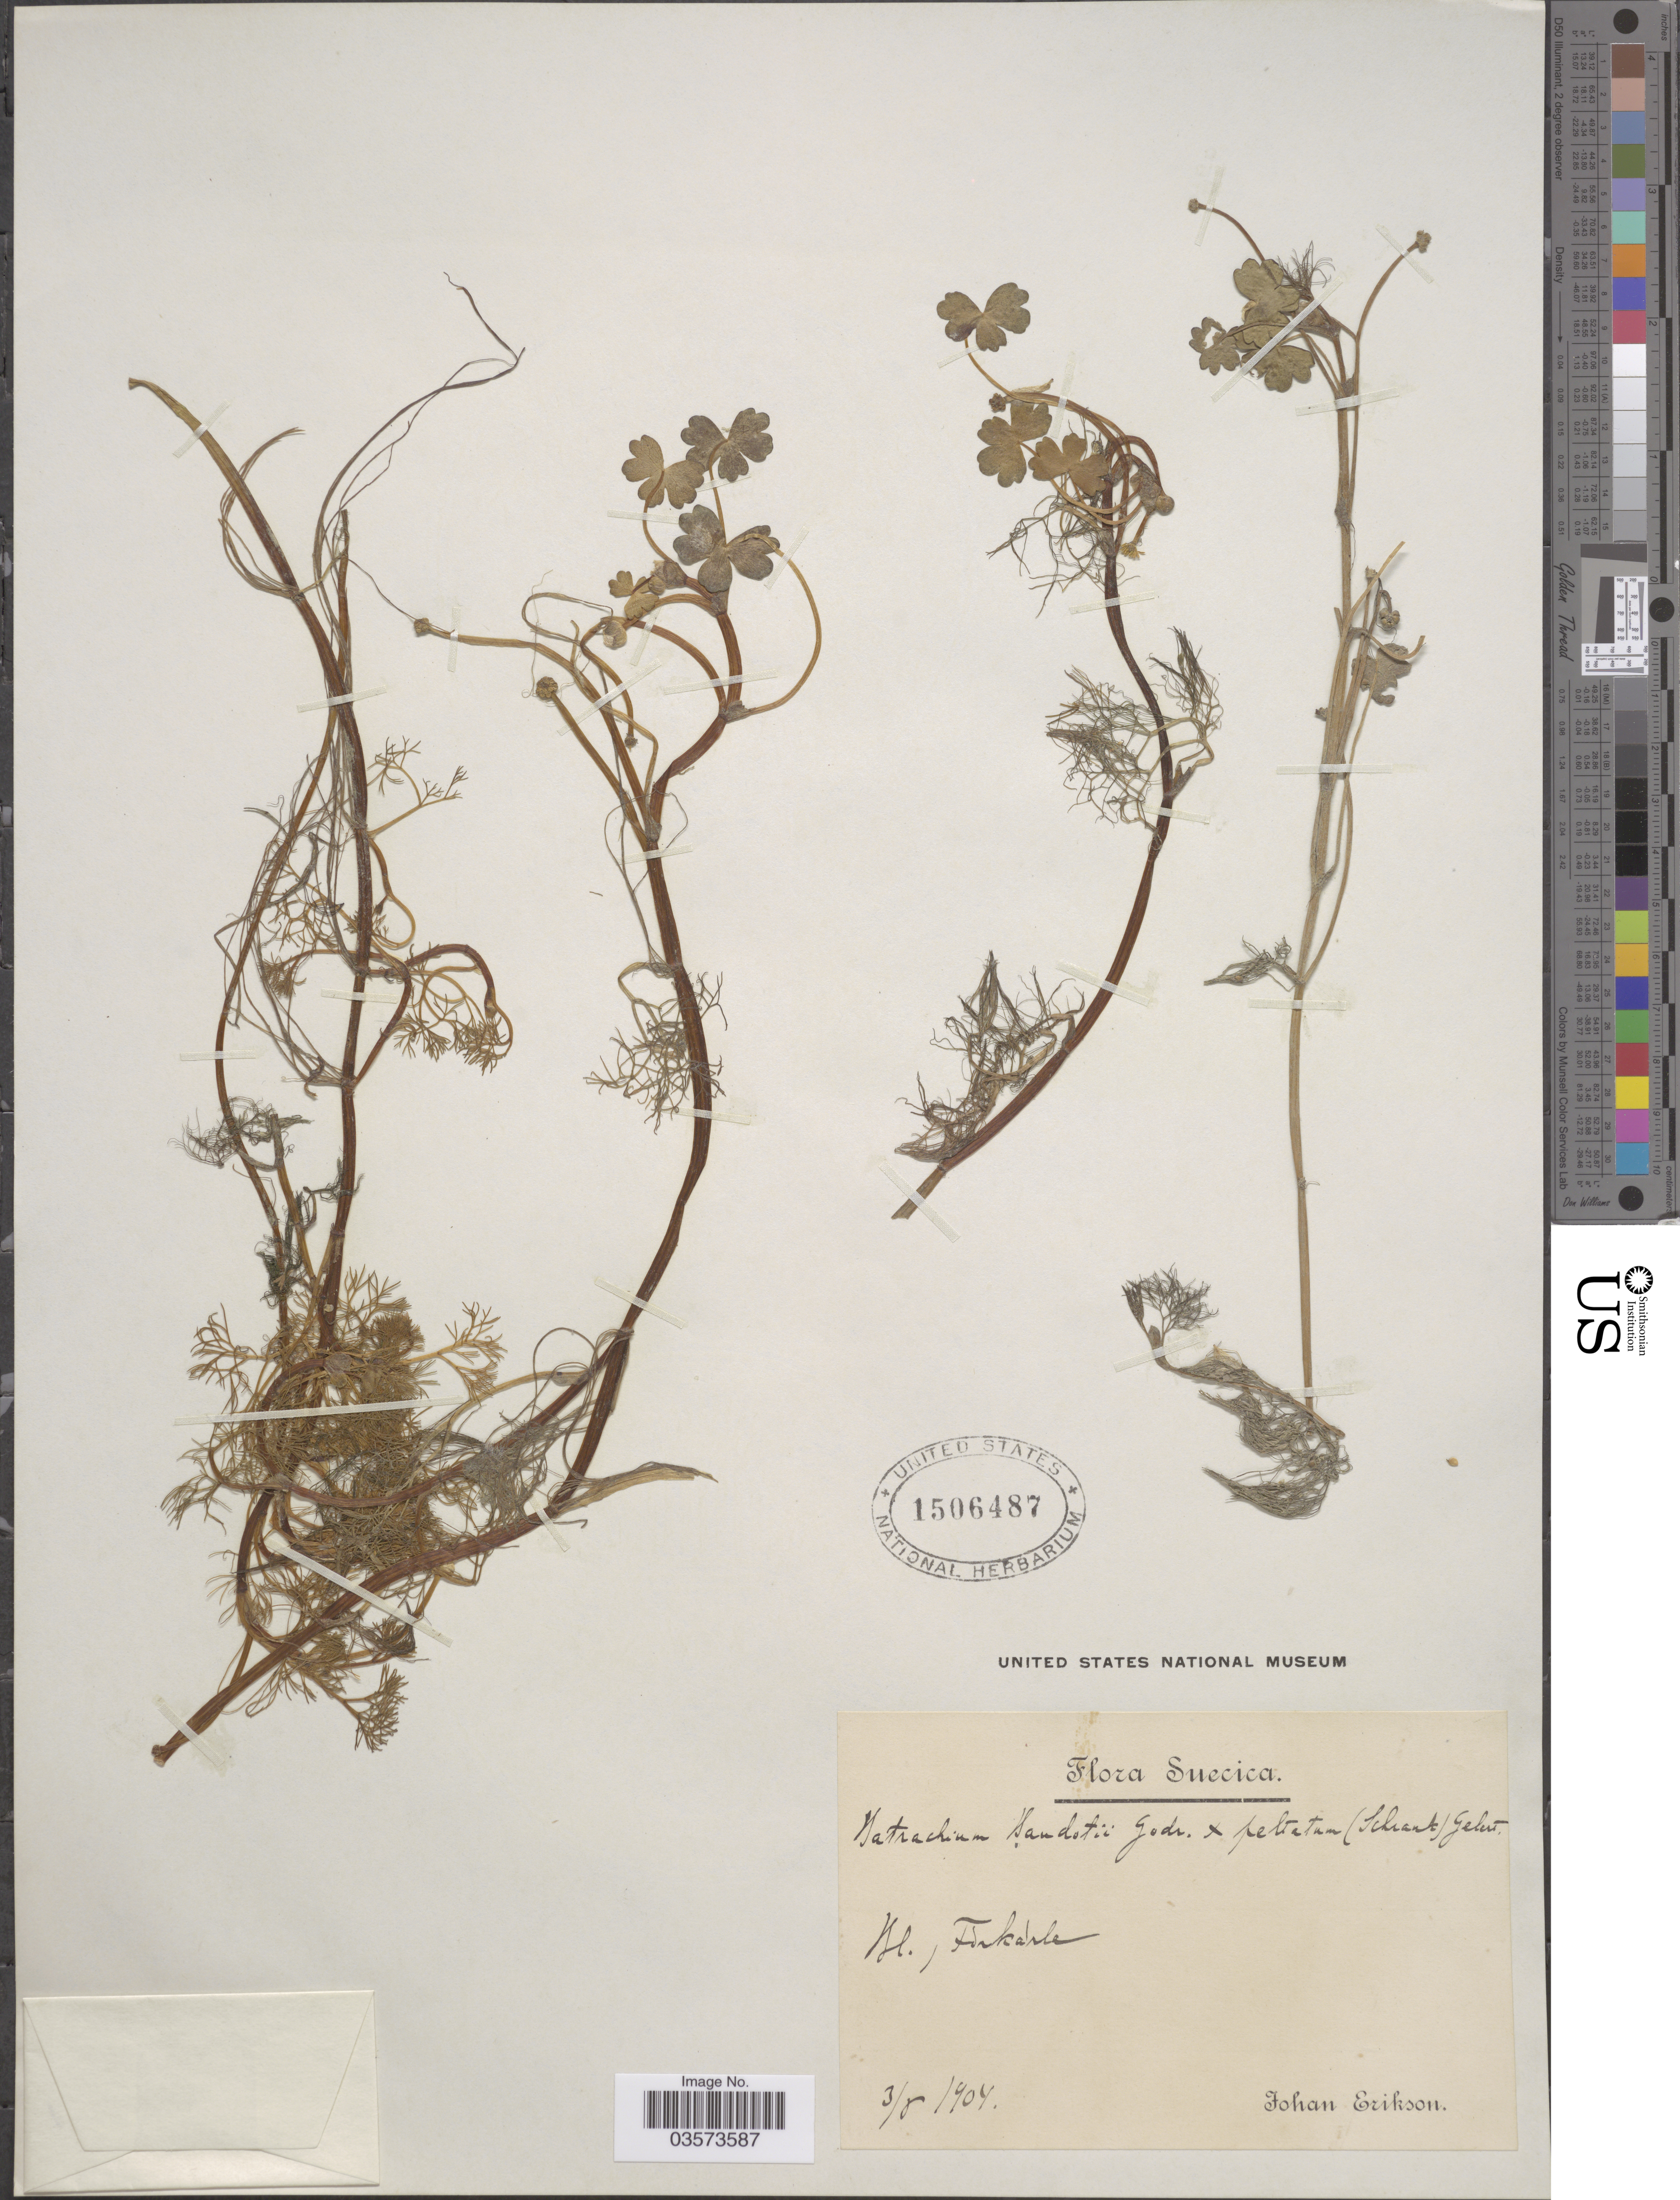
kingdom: Plantae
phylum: Tracheophyta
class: Magnoliopsida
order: Ranunculales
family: Ranunculaceae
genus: Ranunculus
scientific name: Ranunculus peltatus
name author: Schrank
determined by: Strong, Mark T., (BOT), Smithsonian Institution - National Museum of Natural History (UNITED STATES)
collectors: J. Erikson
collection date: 1904-08-03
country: Sweden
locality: Suecica. Bl., Arkarle.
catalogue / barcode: US 1506487